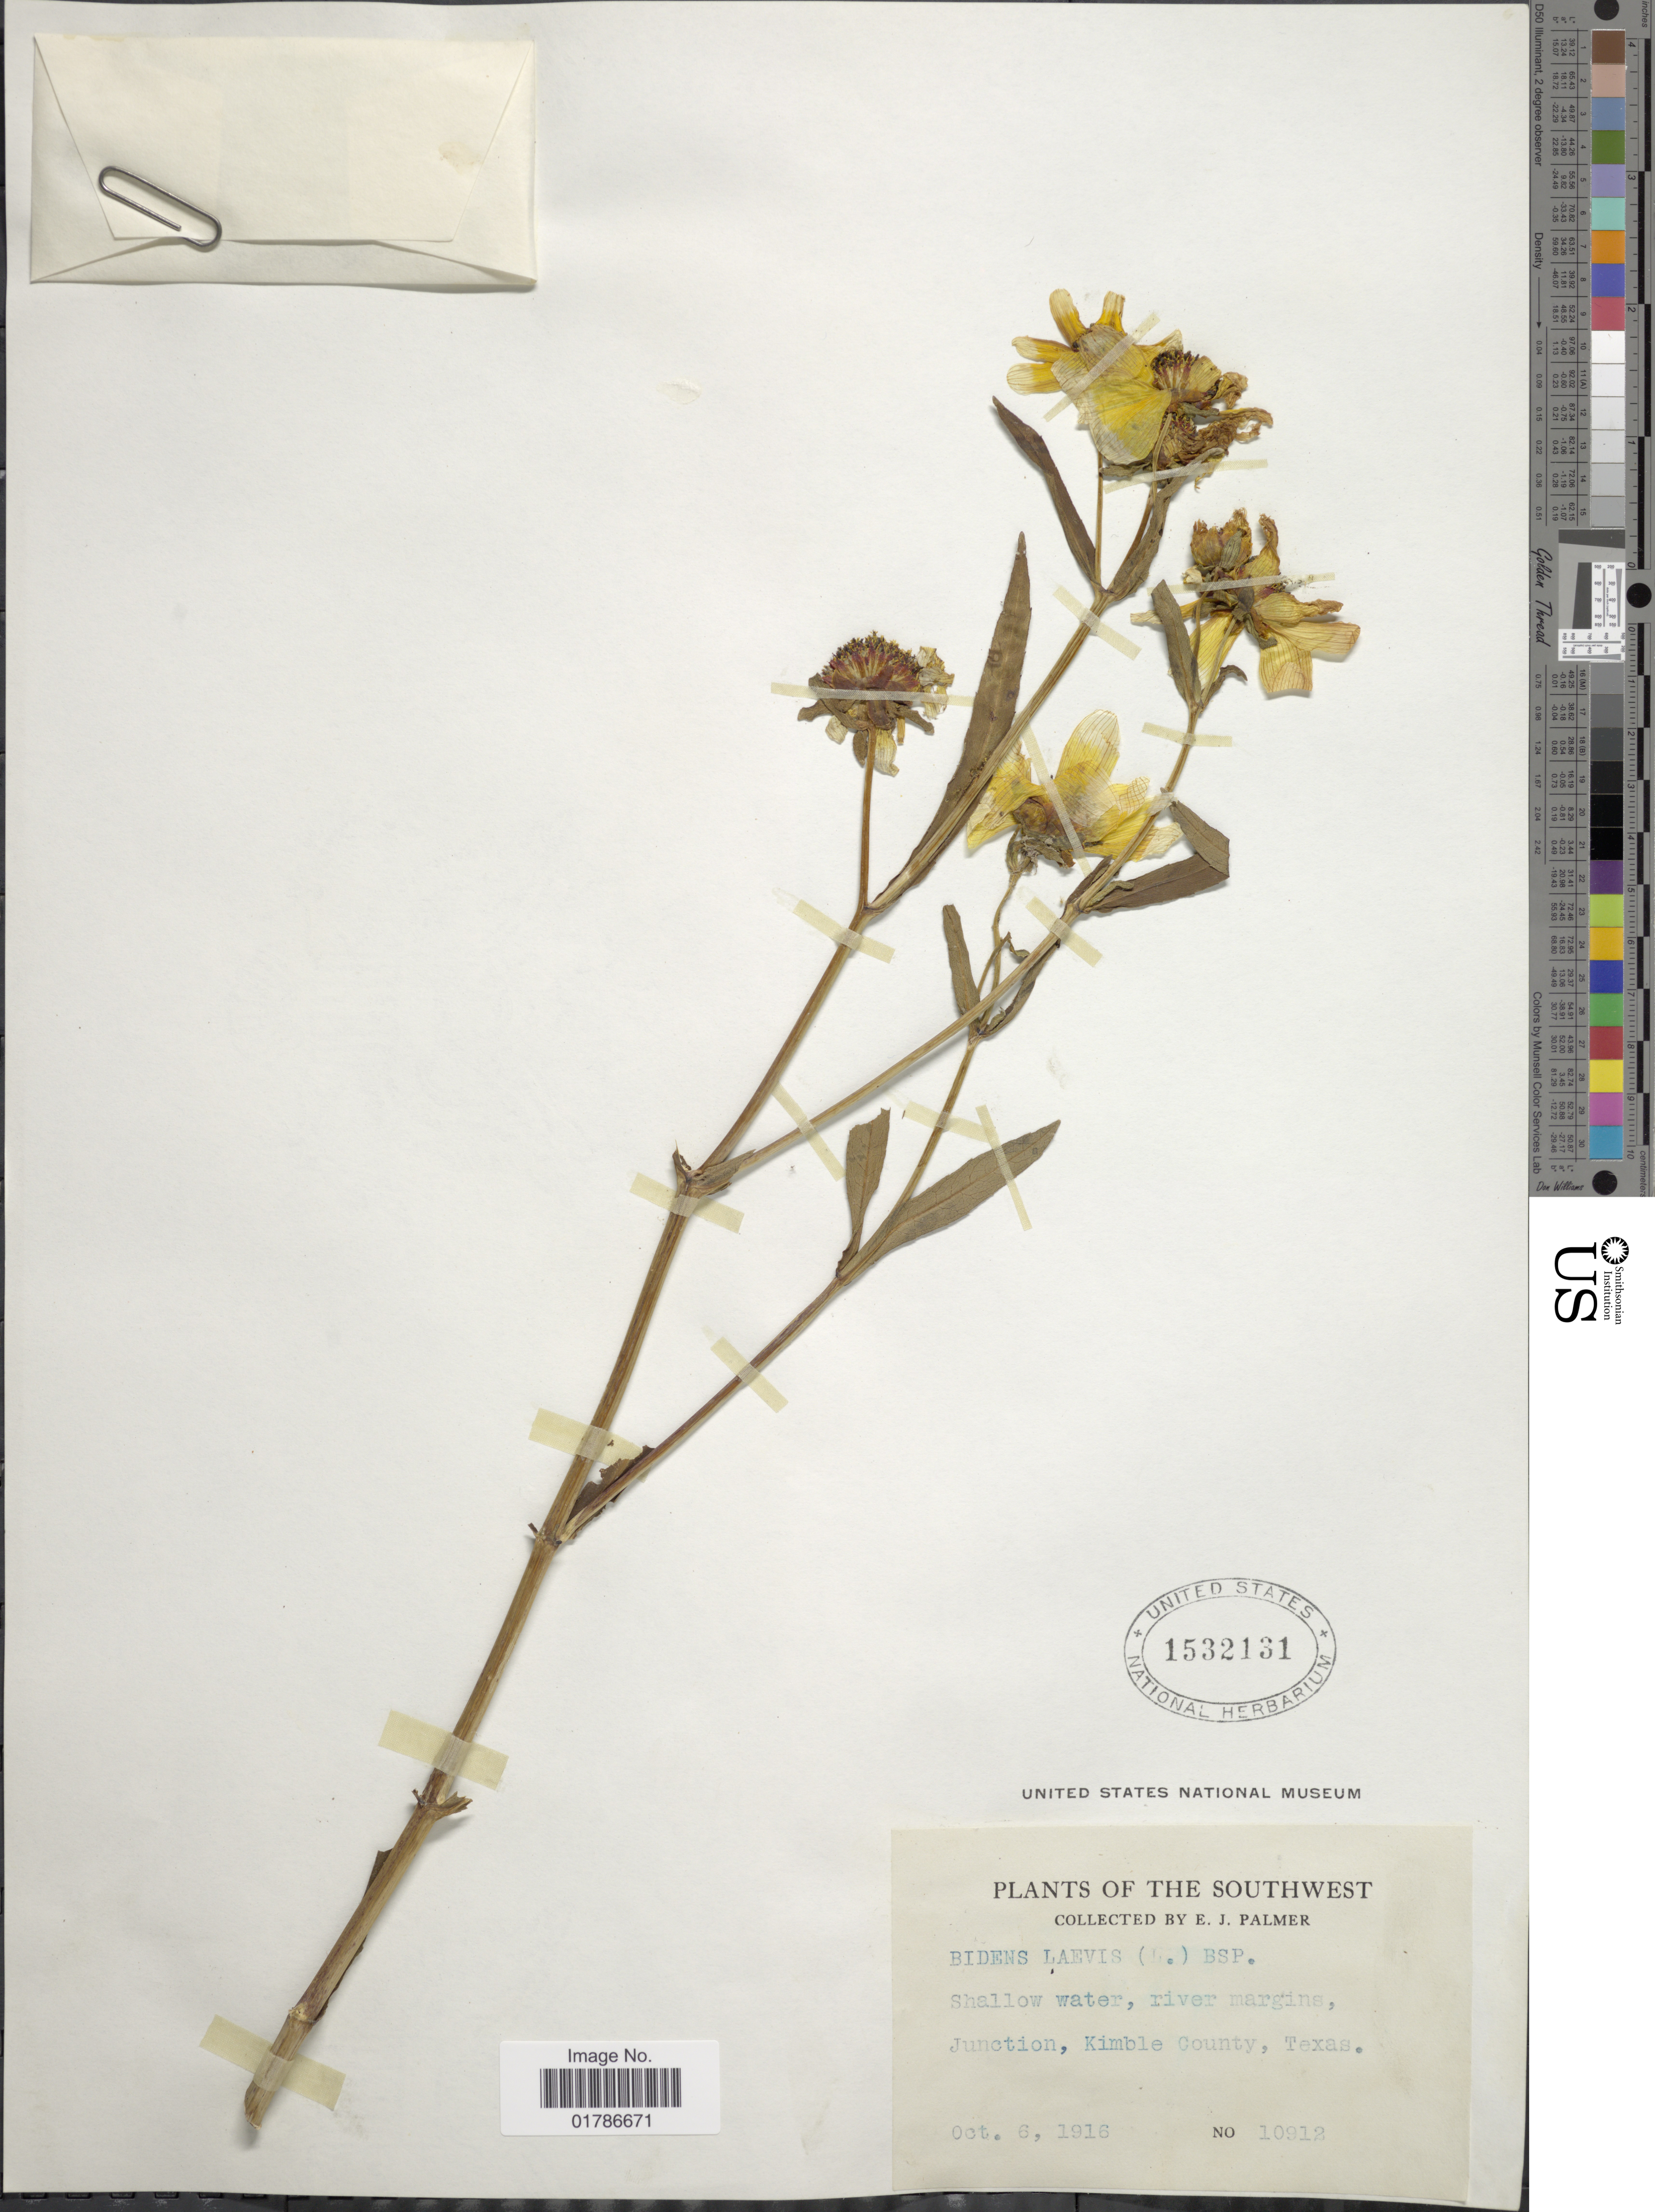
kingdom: Plantae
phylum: Tracheophyta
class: Magnoliopsida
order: Asterales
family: Asteraceae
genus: Bidens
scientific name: Bidens laevis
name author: (L.) Britton, Stearns & Poggenb.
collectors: E. J. Palmer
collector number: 10912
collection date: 1916-10-06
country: United States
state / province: Texas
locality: The Southwest, Kimble County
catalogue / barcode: US 1532131